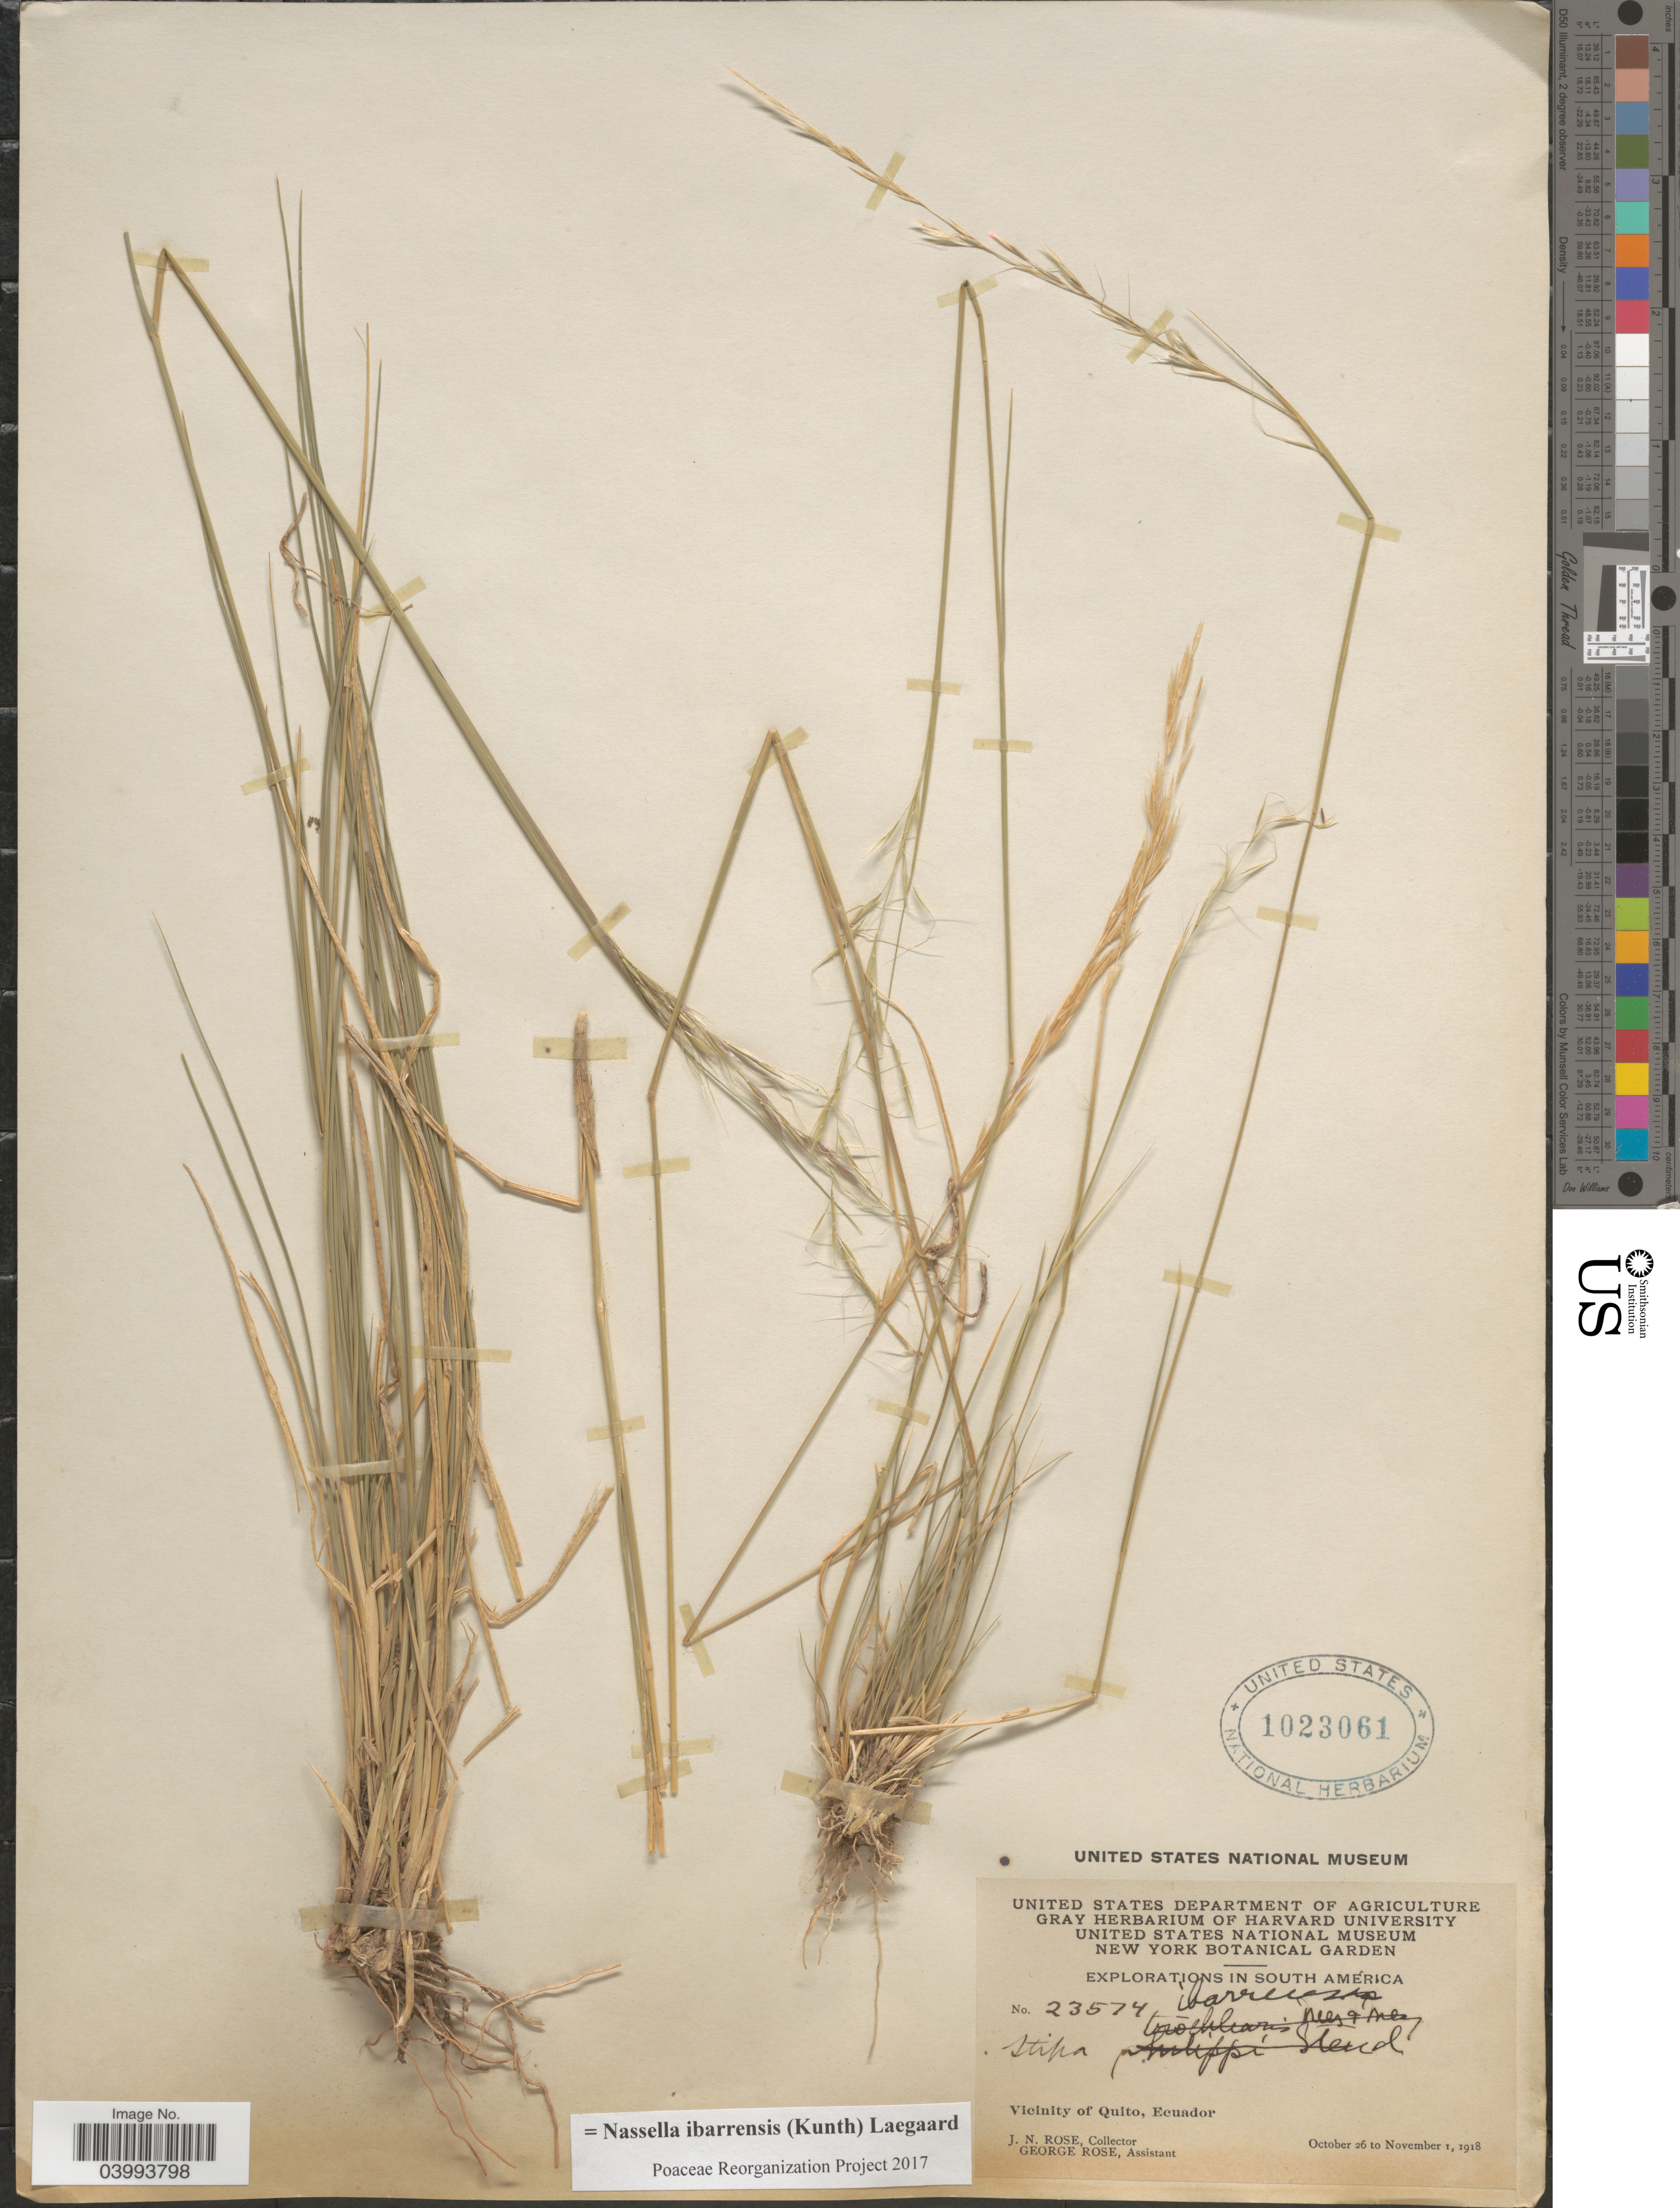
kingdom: Plantae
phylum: Tracheophyta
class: Liliopsida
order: Poales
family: Poaceae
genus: Nassella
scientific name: Nassella ibarrensis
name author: (Kunth) Lægaard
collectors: J. N. Rose & G. Rose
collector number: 23574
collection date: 1918-10-26/1918-11-01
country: Ecuador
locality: Vicinity of Quito.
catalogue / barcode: US 1023061